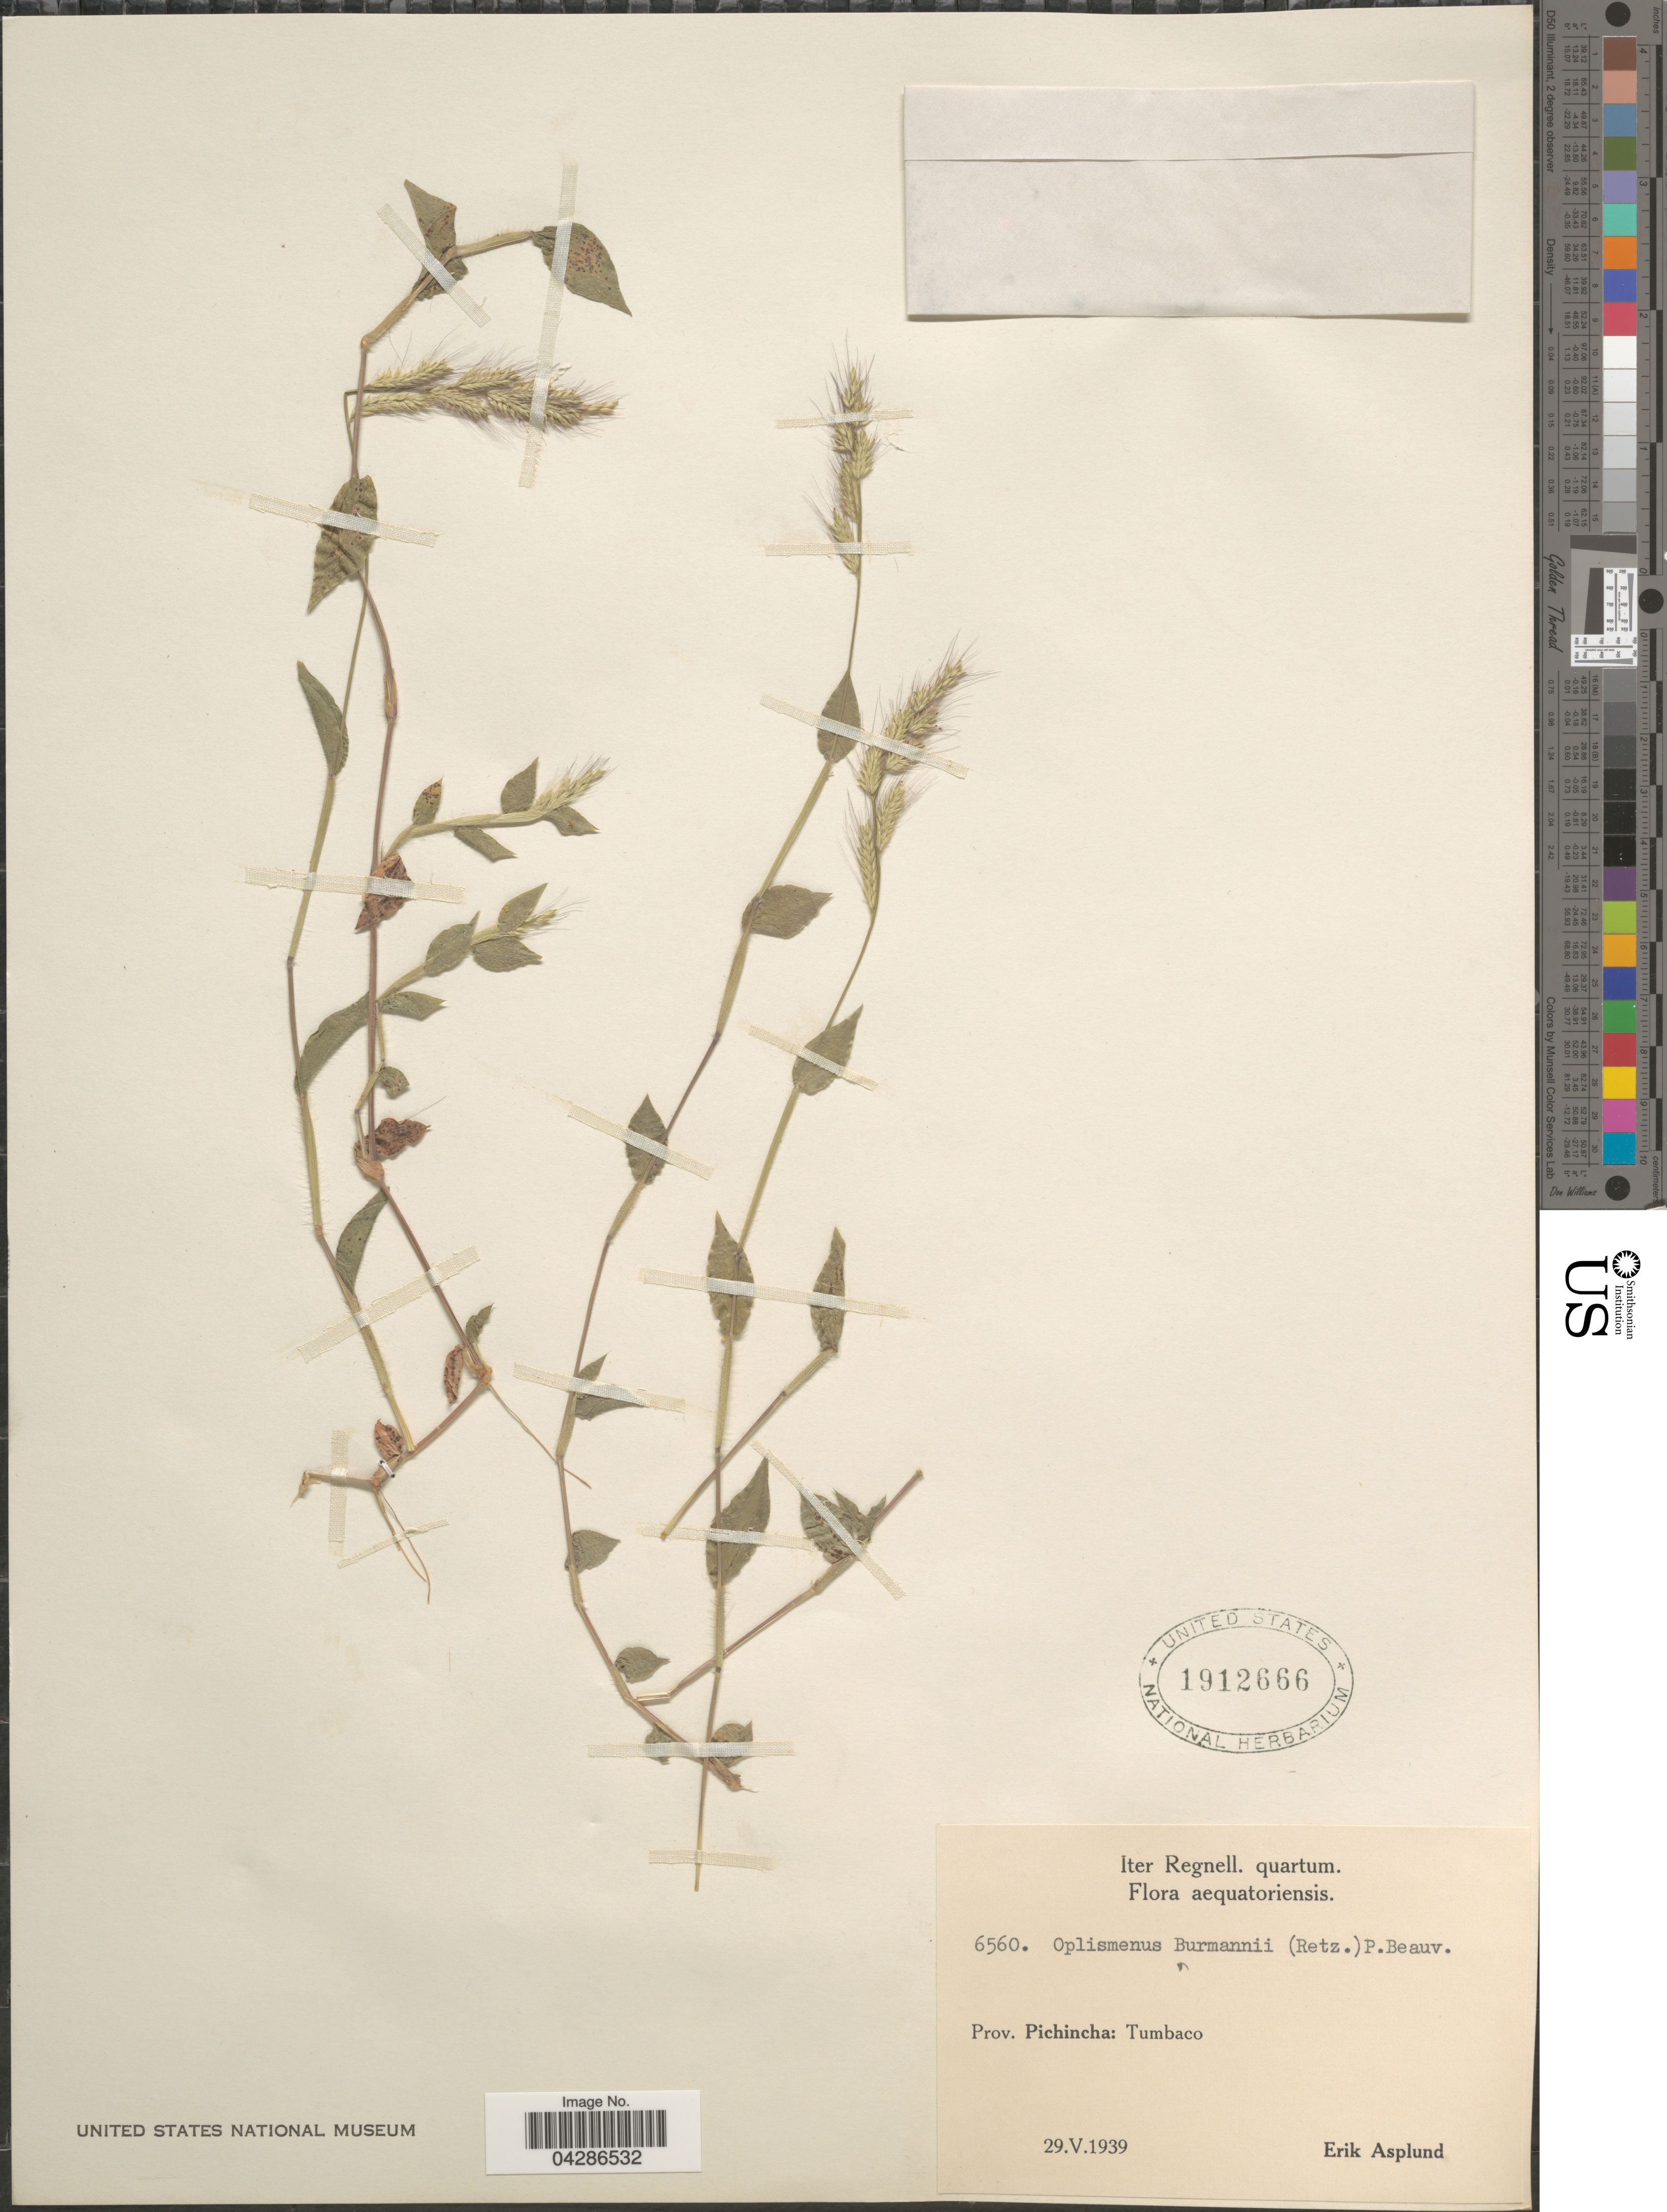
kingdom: Plantae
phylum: Tracheophyta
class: Liliopsida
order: Poales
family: Poaceae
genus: Oplismenus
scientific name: Oplismenus burmannii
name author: (Retz.) P. Beauv.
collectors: E. Asplund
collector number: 6560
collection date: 1939-05-29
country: Ecuador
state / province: Pichincha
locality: Iter Regnell. quartum. Aequatoriensis. Tumbaco.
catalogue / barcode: US 1912666